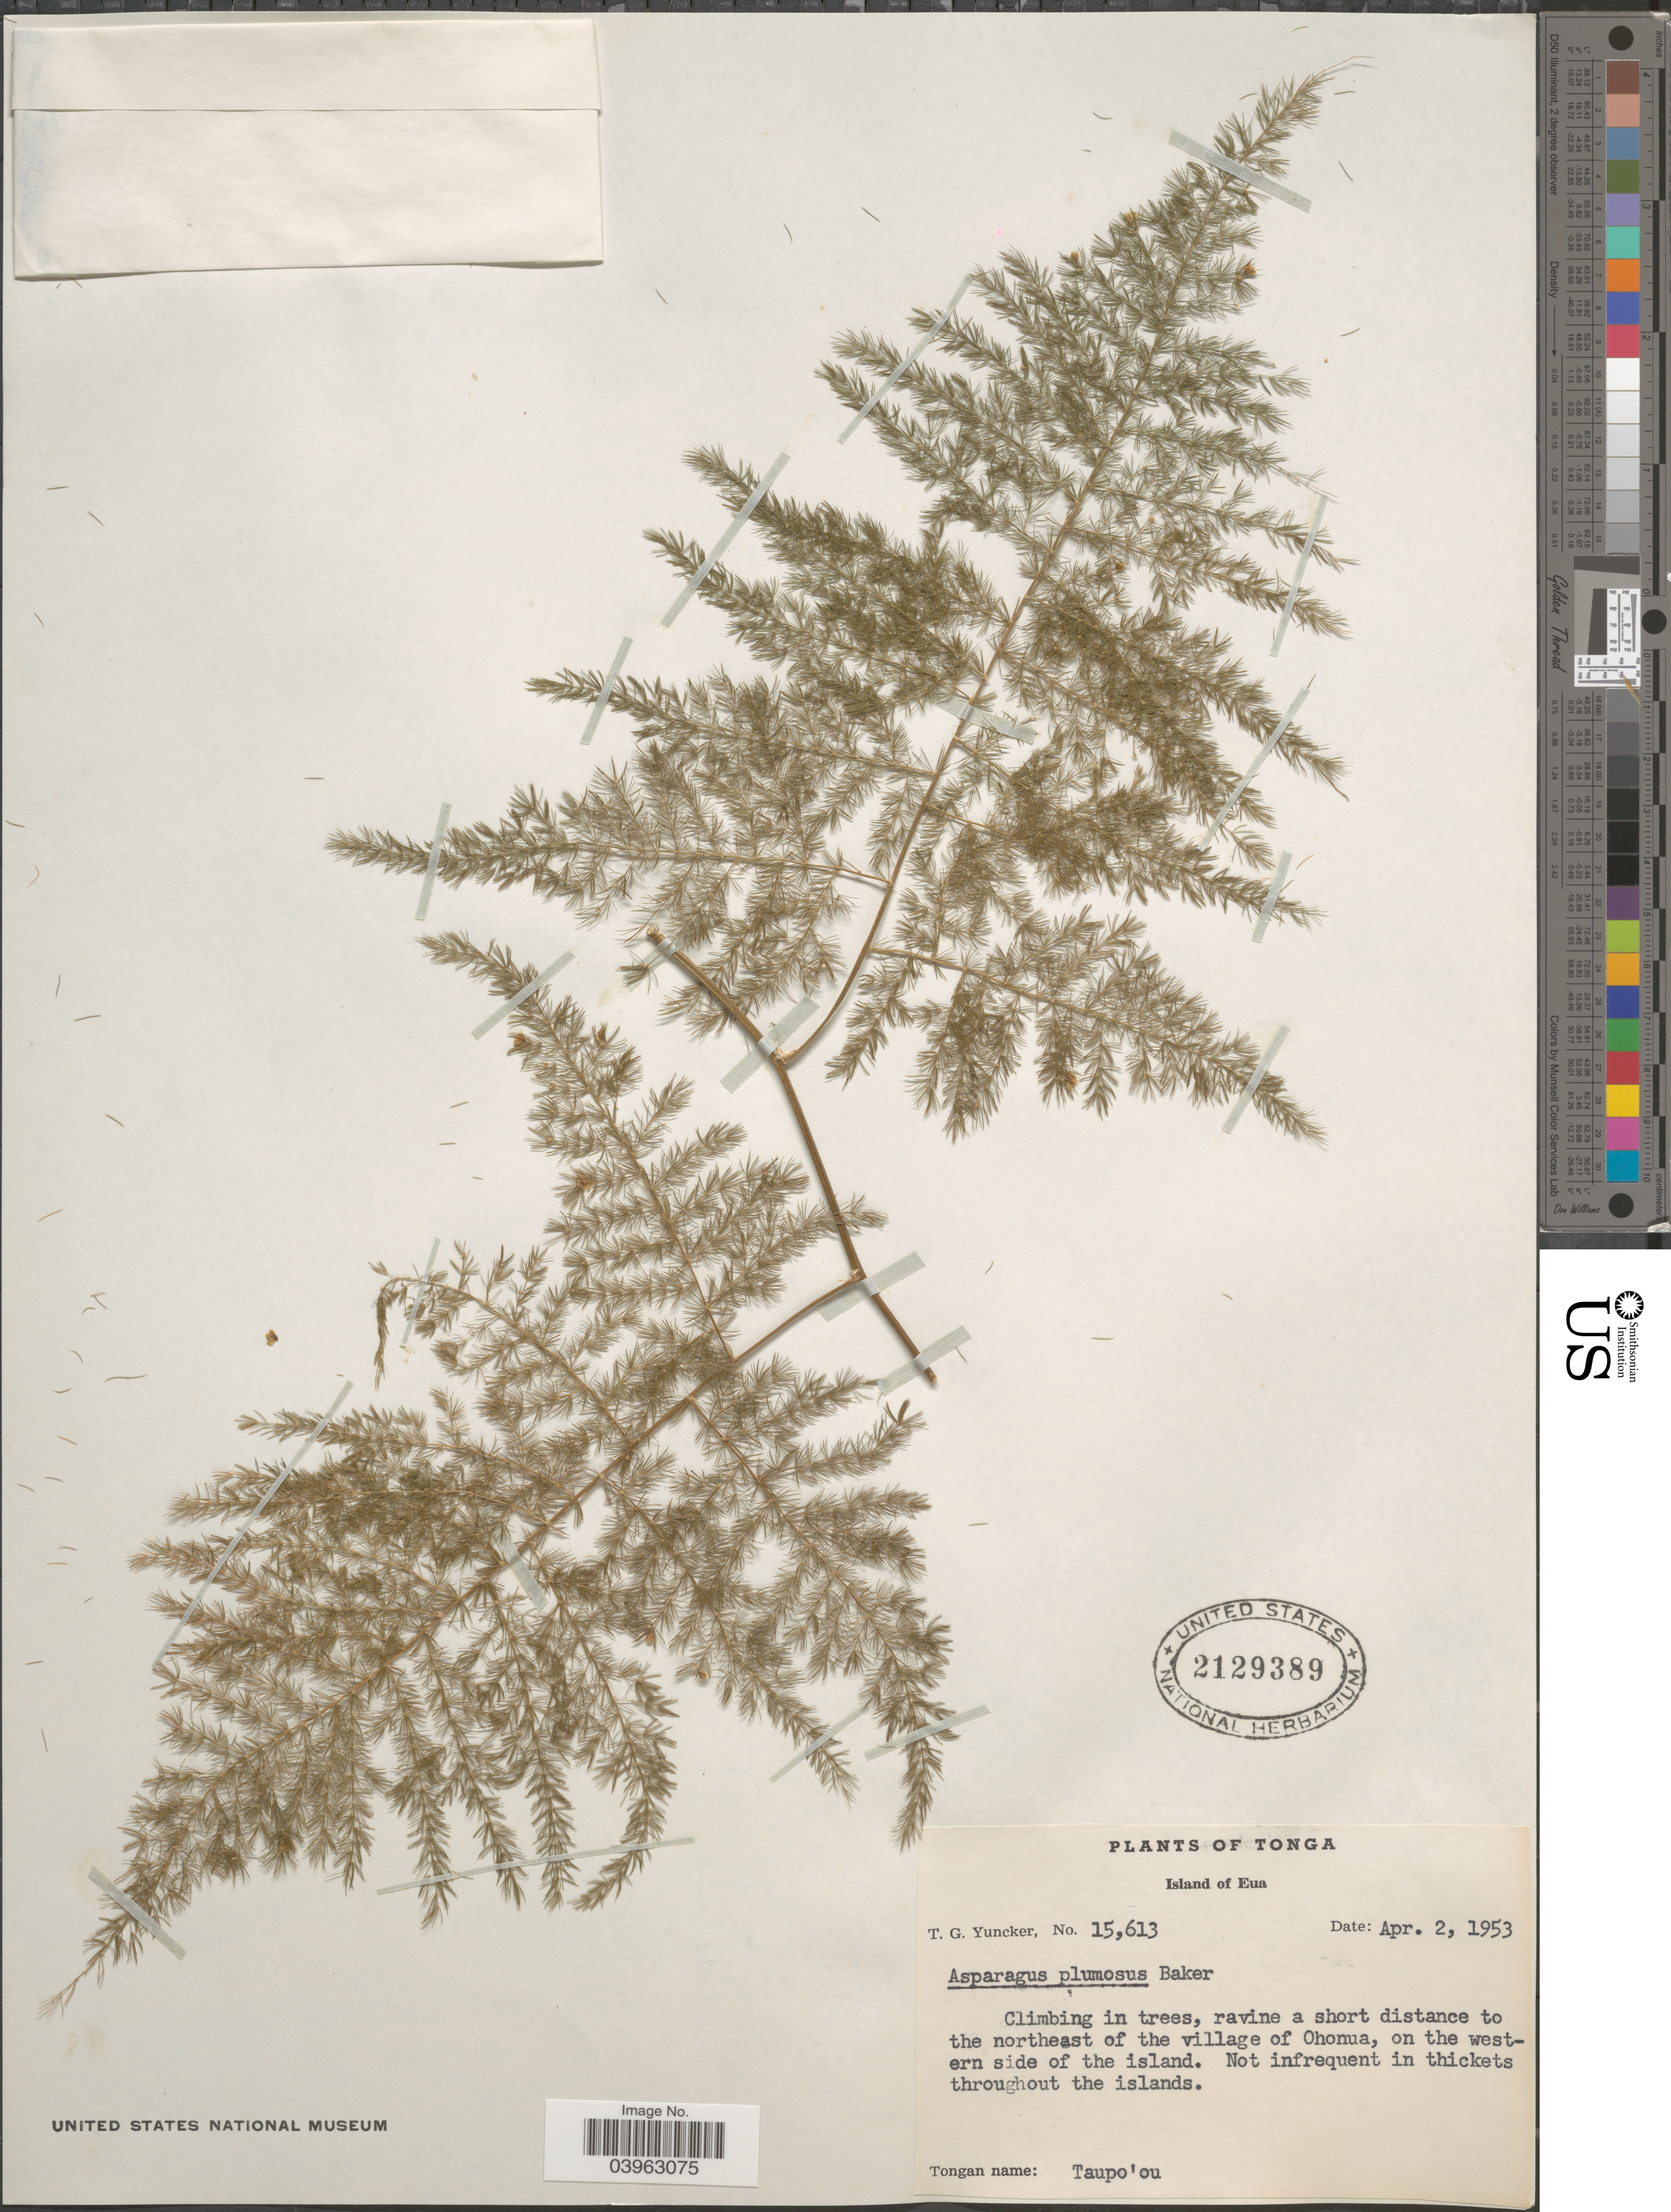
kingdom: Plantae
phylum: Tracheophyta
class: Liliopsida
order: Asparagales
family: Asparagaceae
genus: Asparagus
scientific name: Asparagus plumosus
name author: Baker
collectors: T. G. Yuncker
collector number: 15613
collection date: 1953-04-02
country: Tonga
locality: Island of Eua. To the northeast of the village of Ohonua, on the western side of the island.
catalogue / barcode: US 2129389